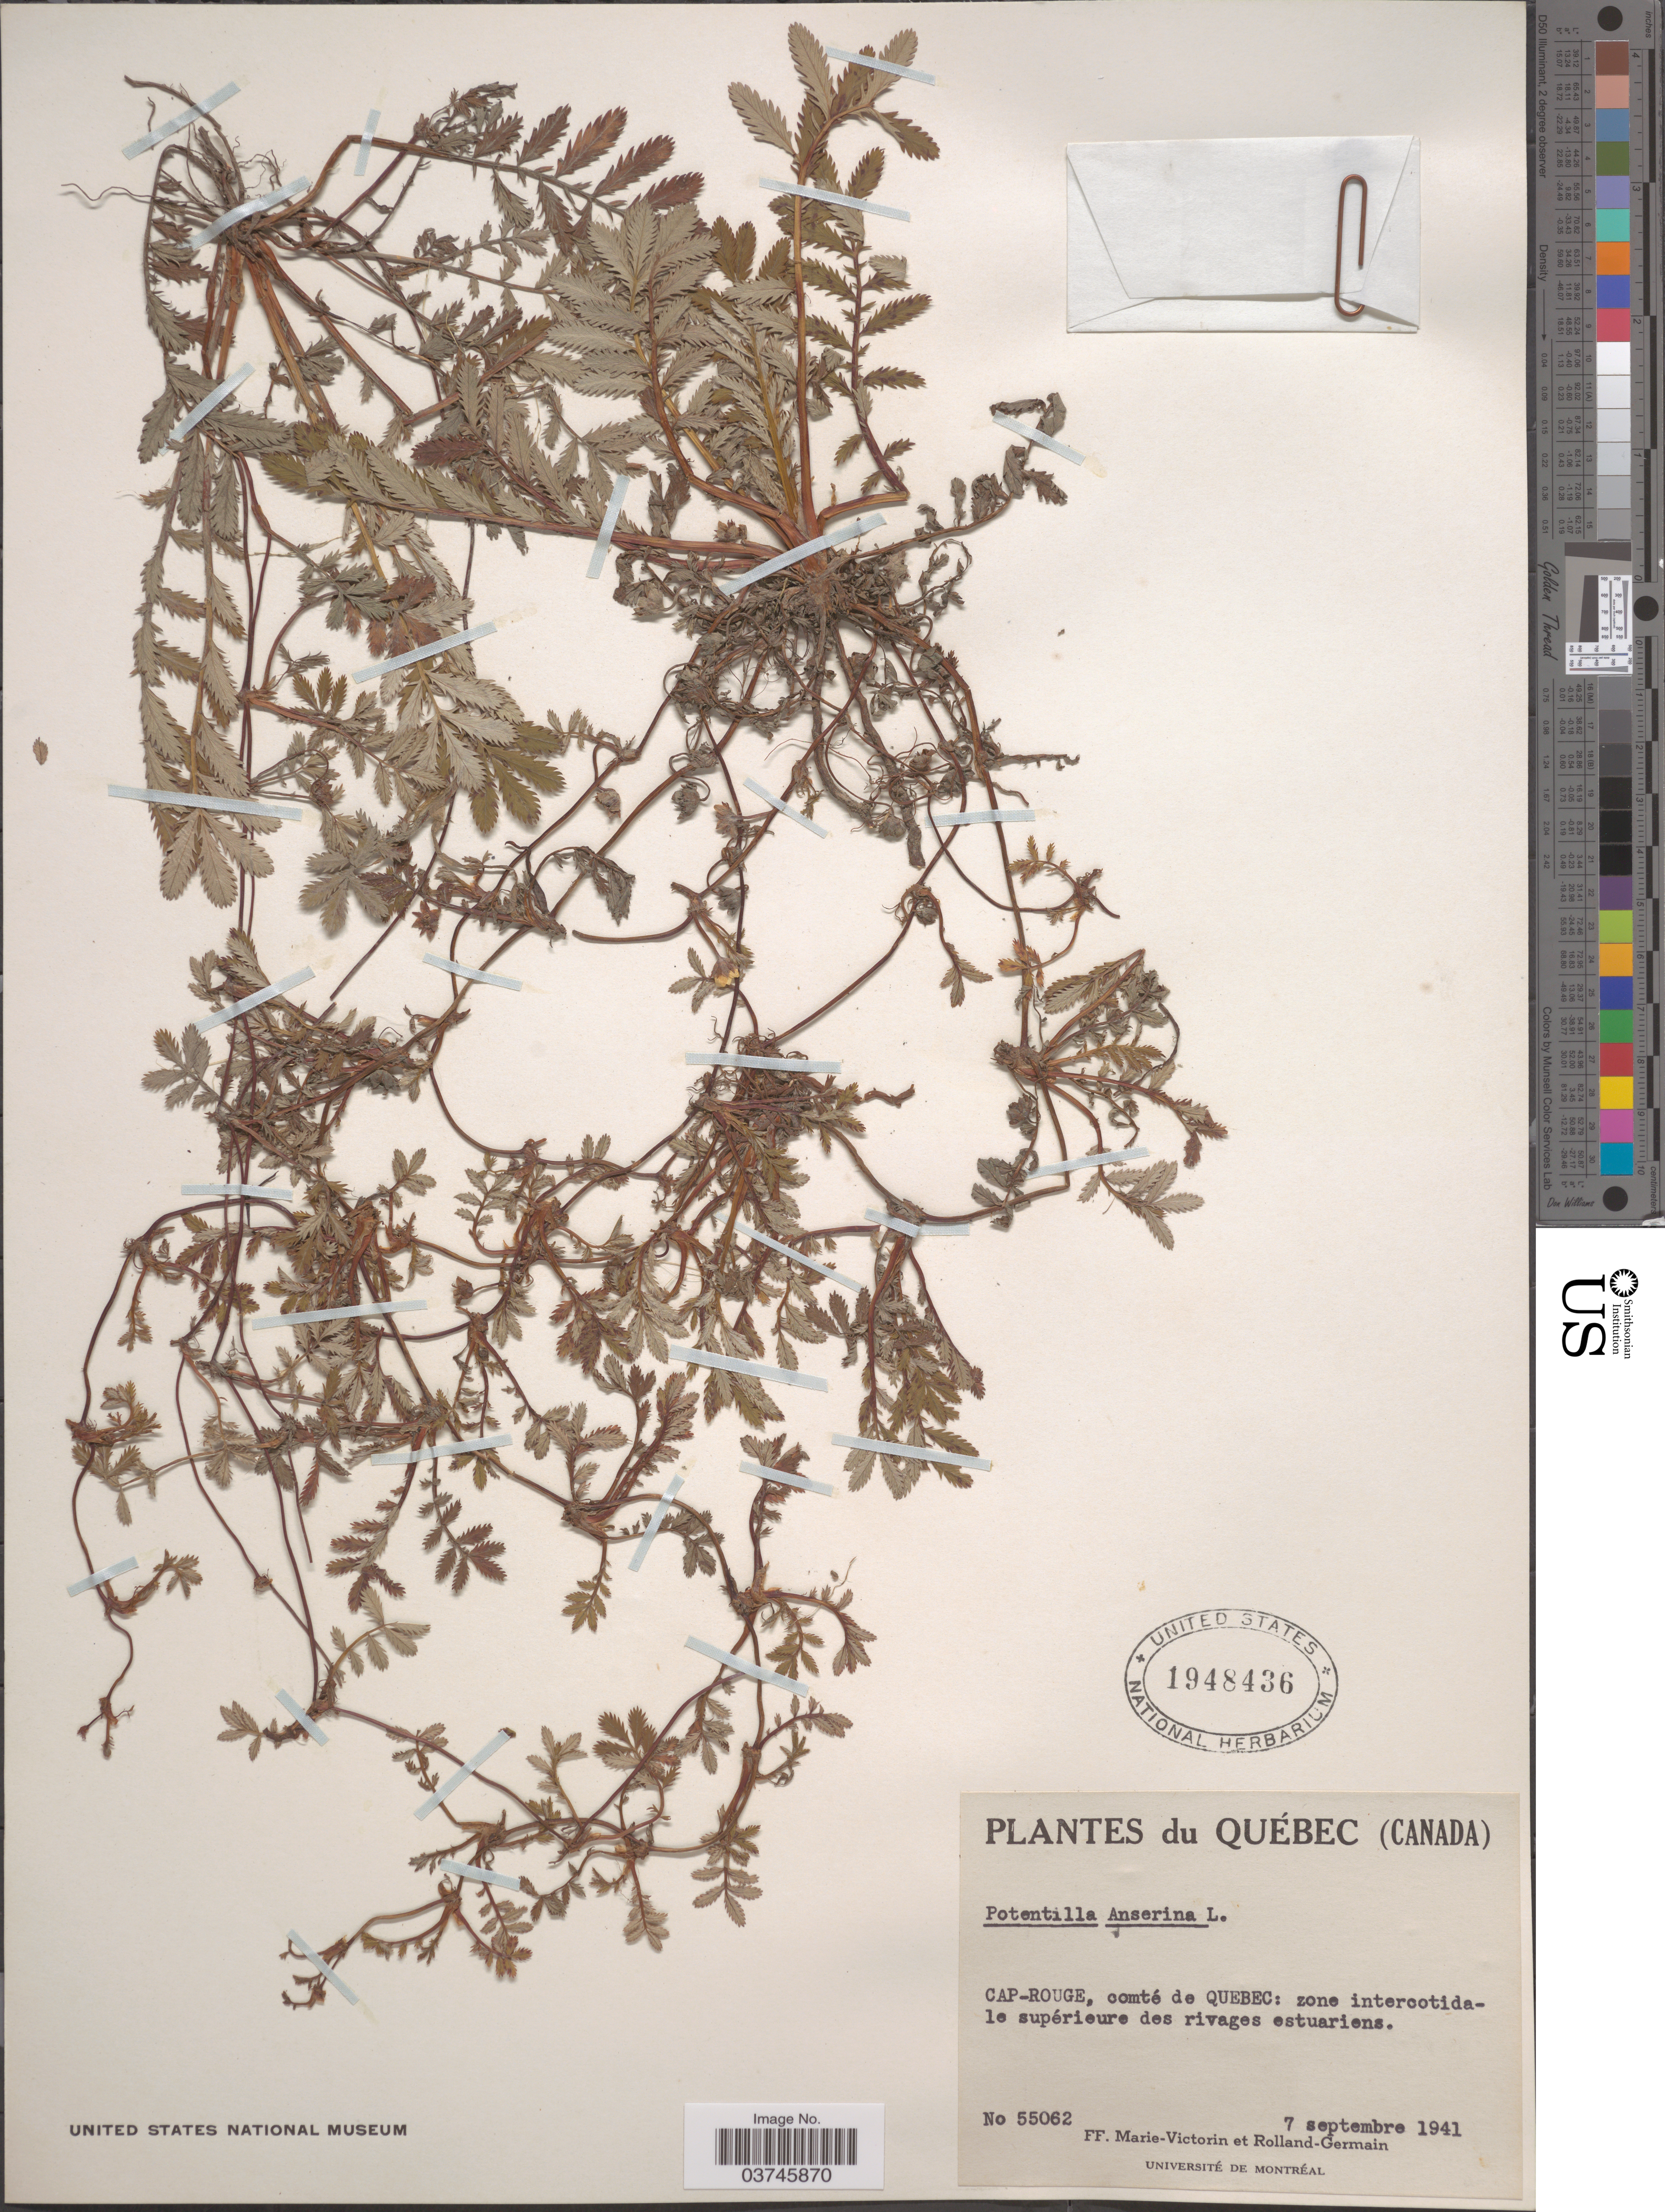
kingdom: Plantae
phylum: Tracheophyta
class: Magnoliopsida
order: Rosales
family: Rosaceae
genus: Argentina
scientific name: Argentina anserina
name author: (L.) Rydb.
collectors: F. Marie-Victorin & Rolland-Germain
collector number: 55062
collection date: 1941-09-07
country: Canada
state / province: Quebec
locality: Cap-Rouge, comté de Quebec.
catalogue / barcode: US 1948436